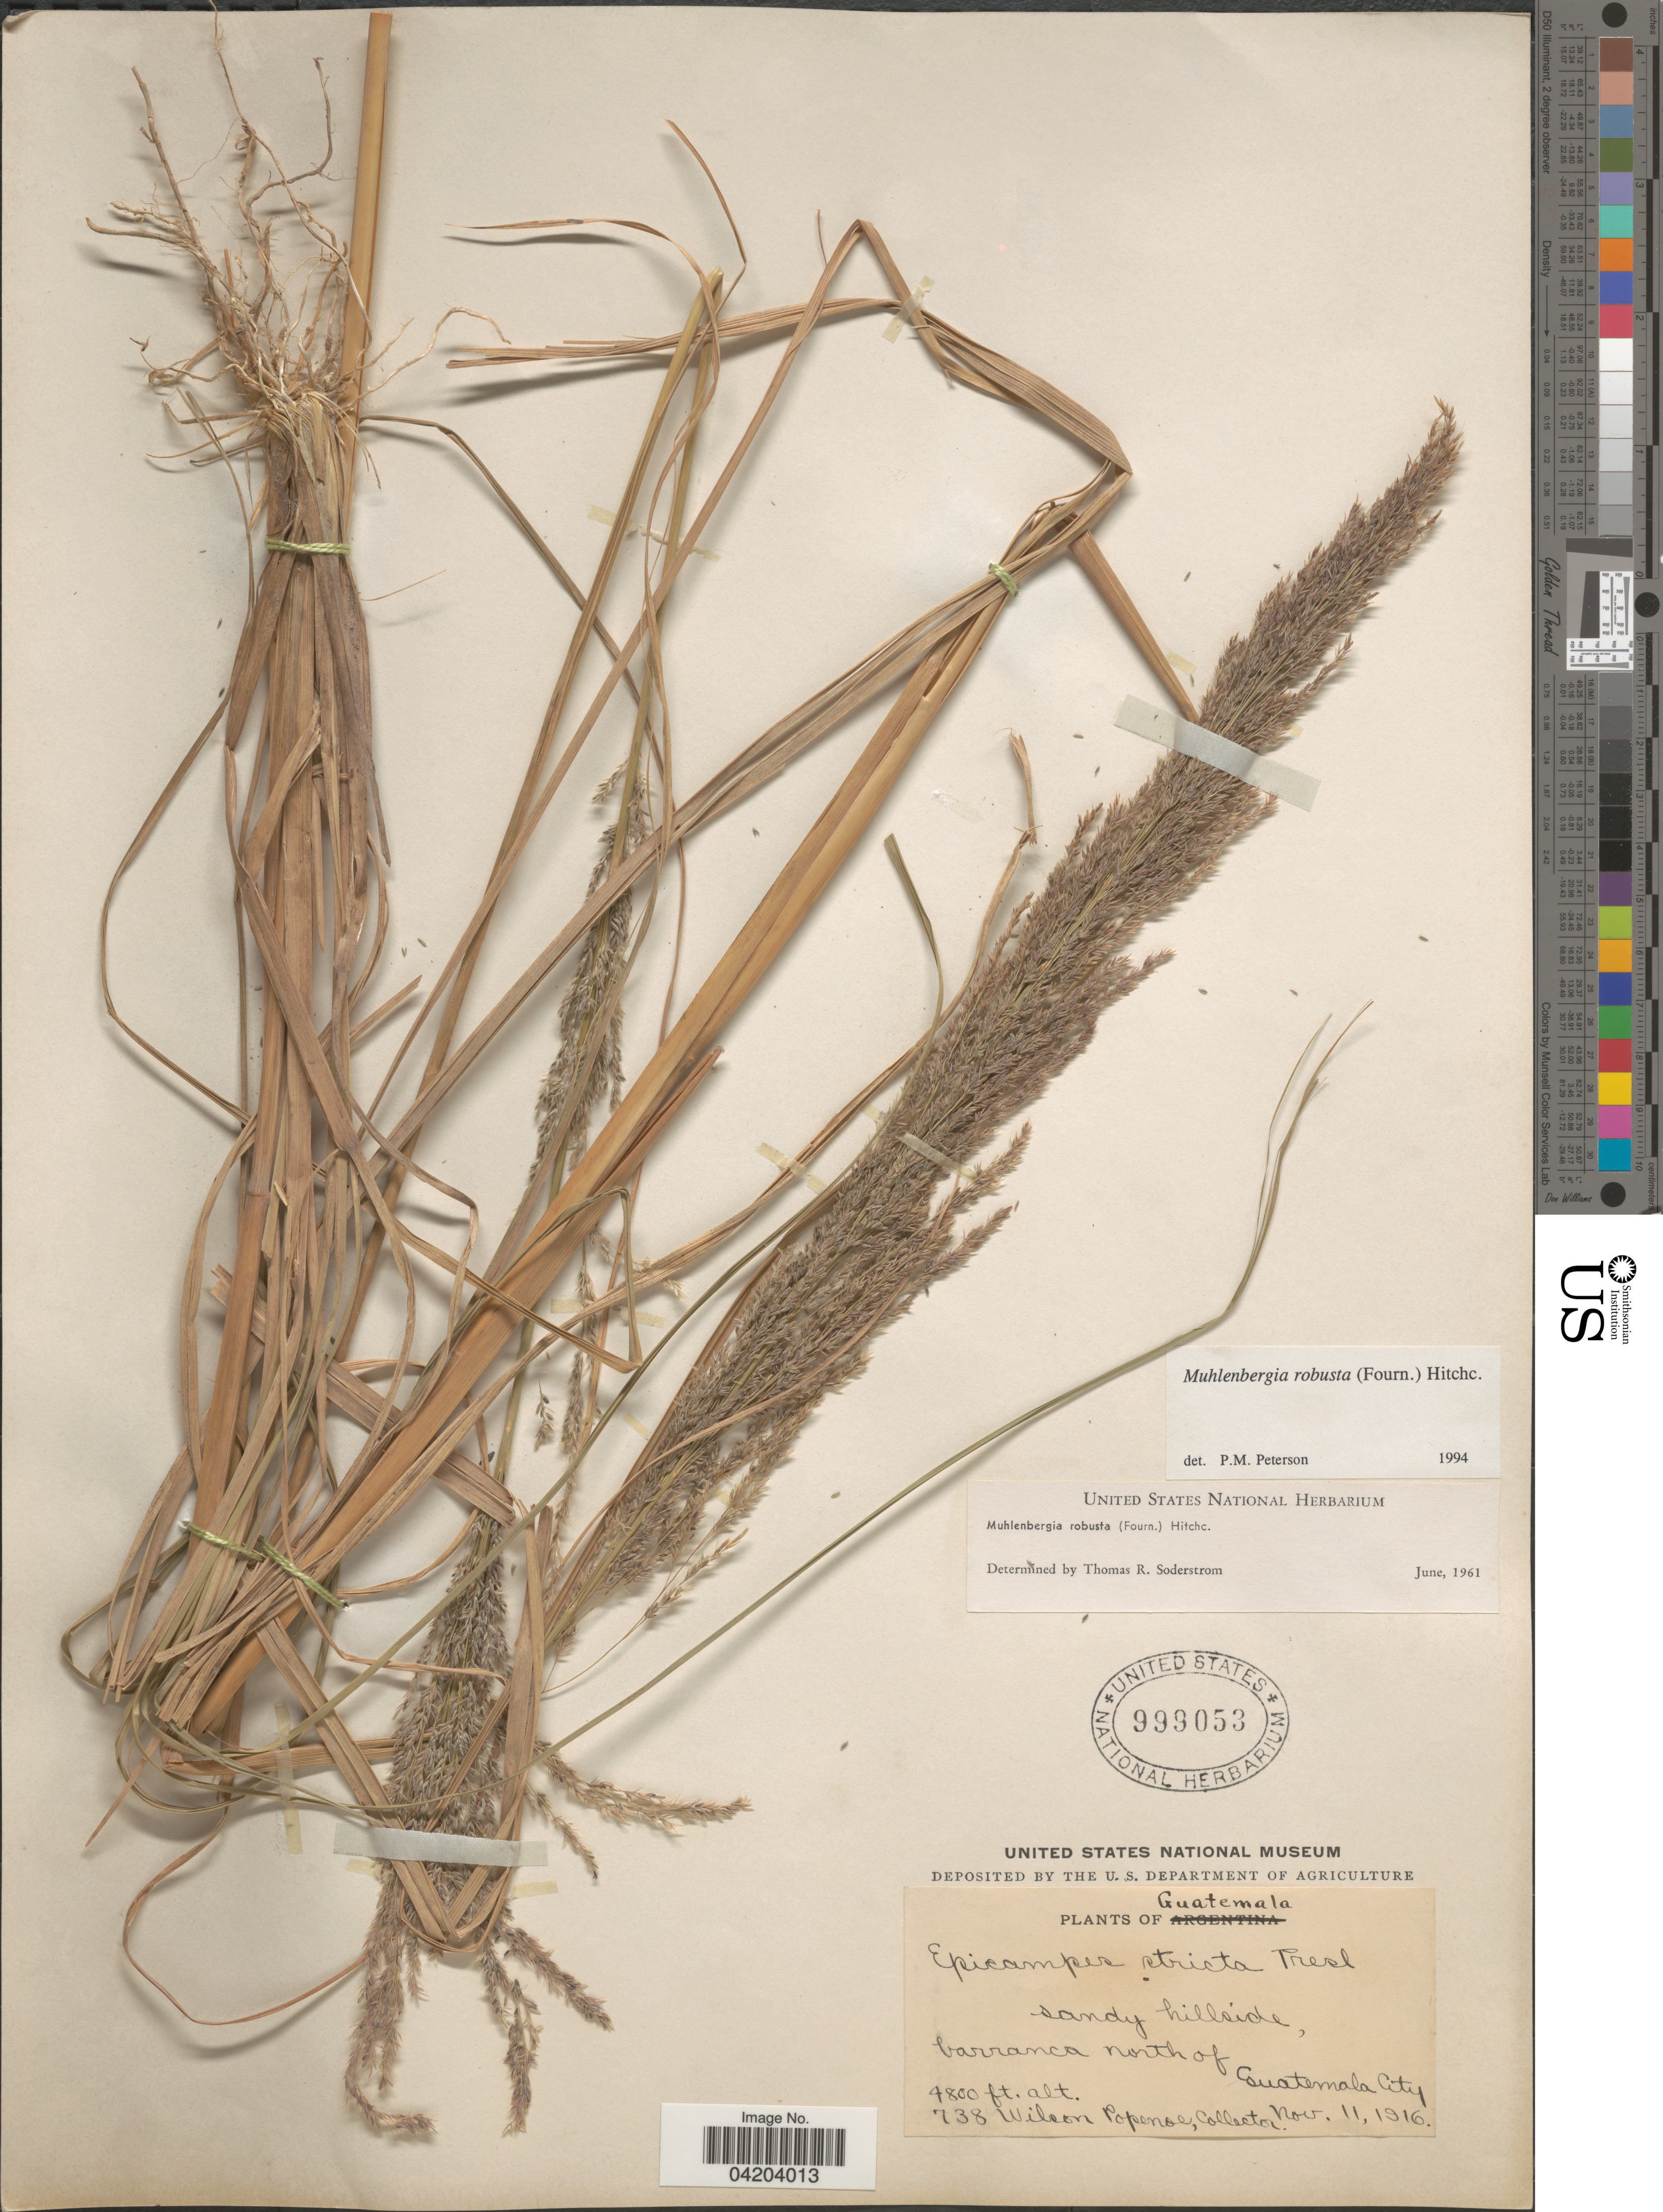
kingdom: Plantae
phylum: Tracheophyta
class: Liliopsida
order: Poales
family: Poaceae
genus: Muhlenbergia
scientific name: Muhlenbergia robusta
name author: (E. Fourn.) Hitchc.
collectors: W. Popenoe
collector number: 738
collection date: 1916-11-11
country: Guatemala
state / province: Guatemala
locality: Barranca north of Guatemala City.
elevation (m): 1463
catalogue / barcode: US 999053